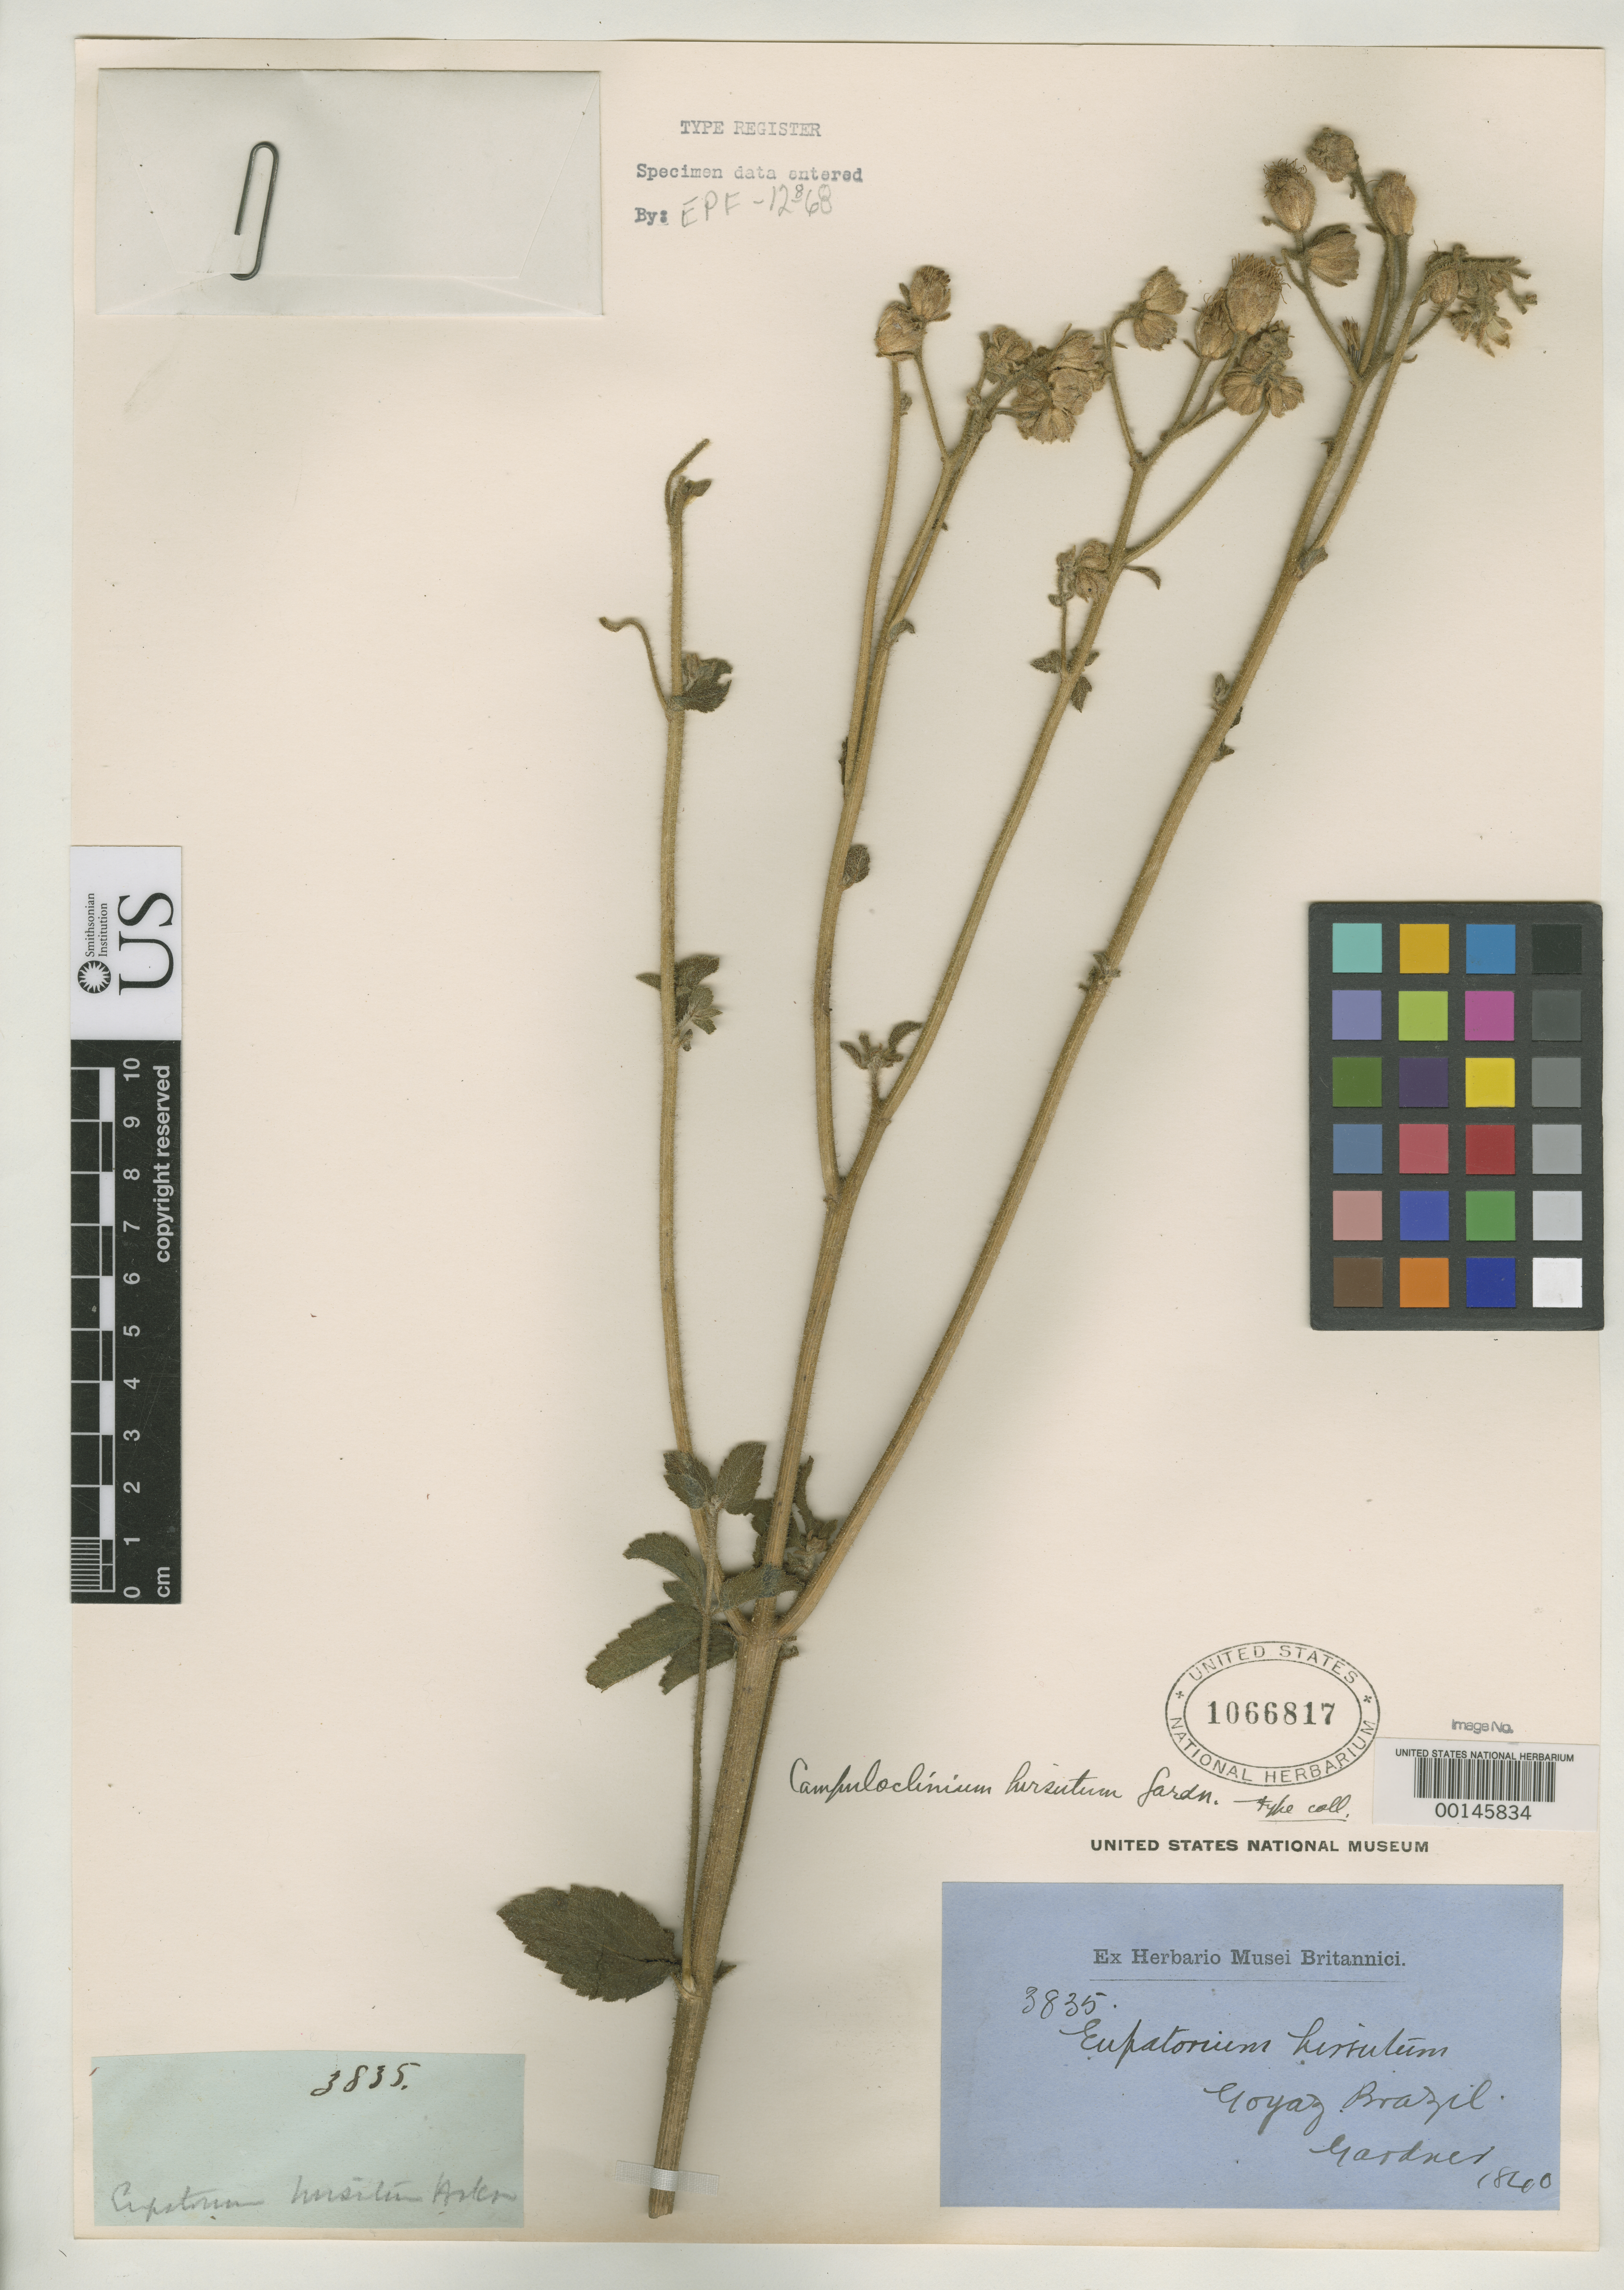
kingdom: Plantae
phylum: Tracheophyta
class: Magnoliopsida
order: Asterales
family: Asteraceae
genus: Campuloclinium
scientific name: Campuloclinium hirsutum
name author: Gardner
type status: Isotype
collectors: G. Gardner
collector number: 3835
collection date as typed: Apr 1840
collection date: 1840-04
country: Brazil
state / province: Goiás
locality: Arrayas.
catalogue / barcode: US 1066817